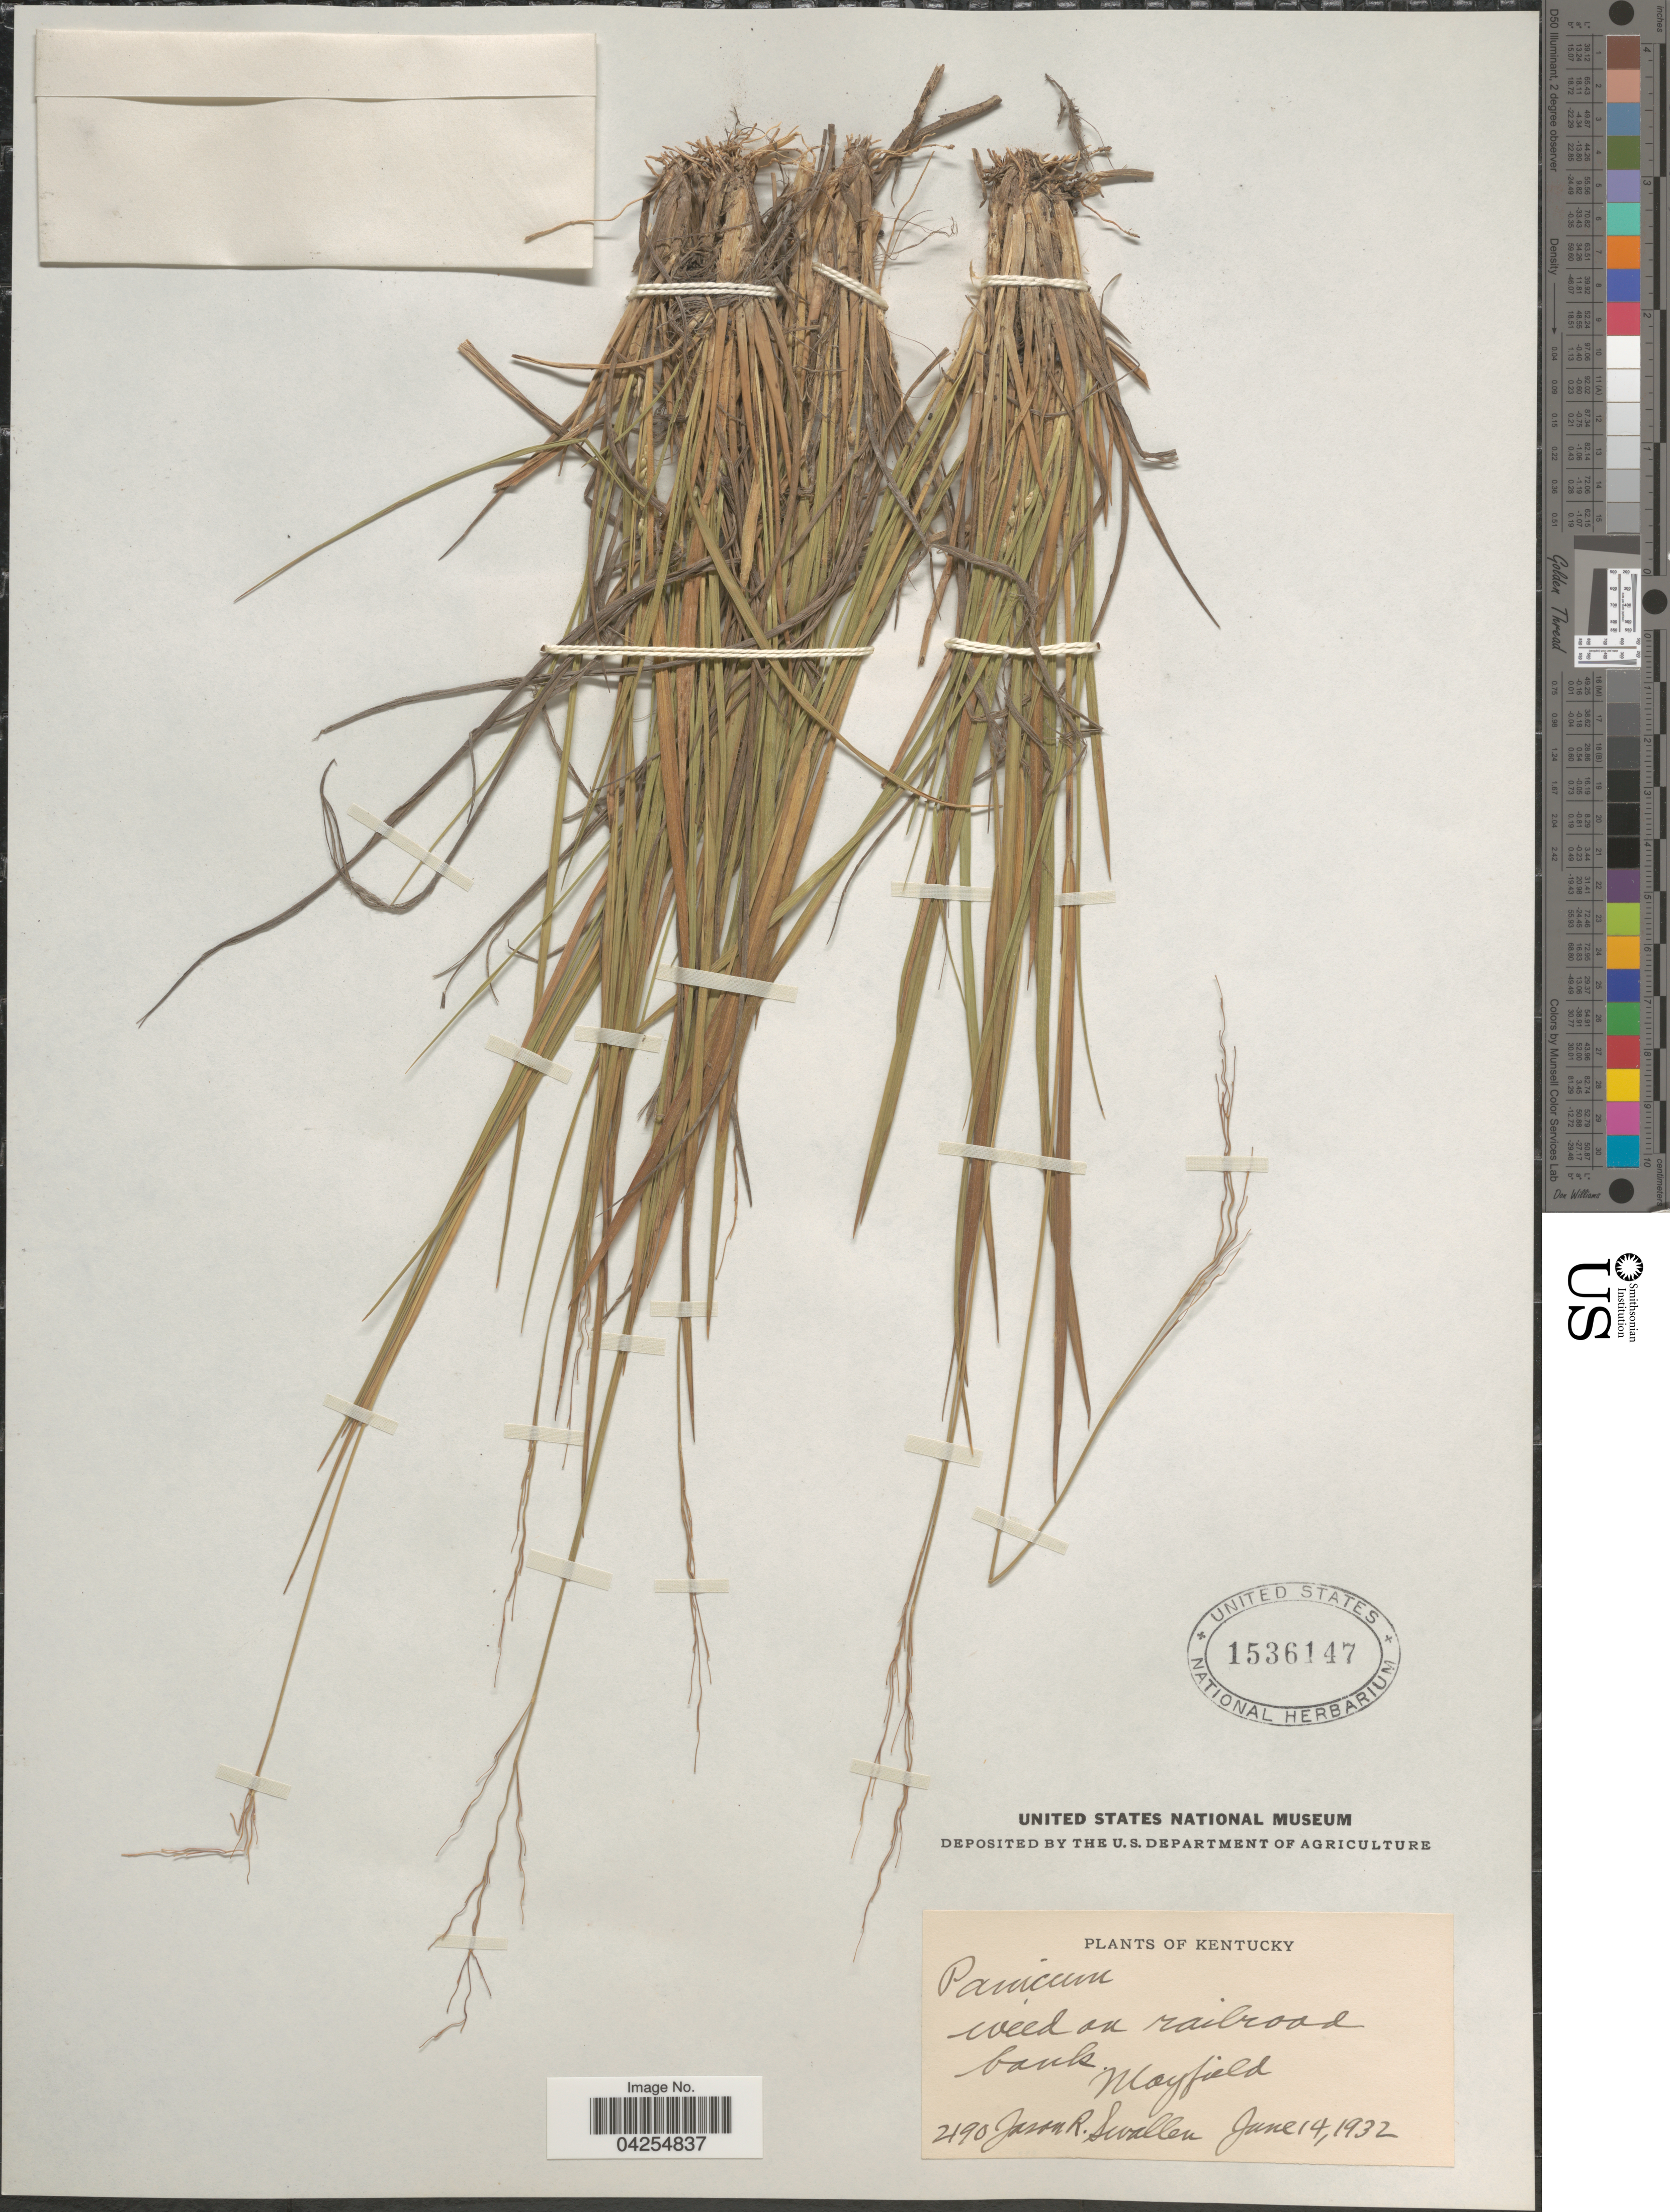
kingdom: Plantae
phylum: Tracheophyta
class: Liliopsida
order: Poales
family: Poaceae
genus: Dichanthelium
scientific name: Dichanthelium depauperatum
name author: (Muhl.) Gould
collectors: J. R. Swallen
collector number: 2190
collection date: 1932-06-14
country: United States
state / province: Kentucky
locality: Weed on railroad bank. Mayfield.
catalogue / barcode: US 1536147